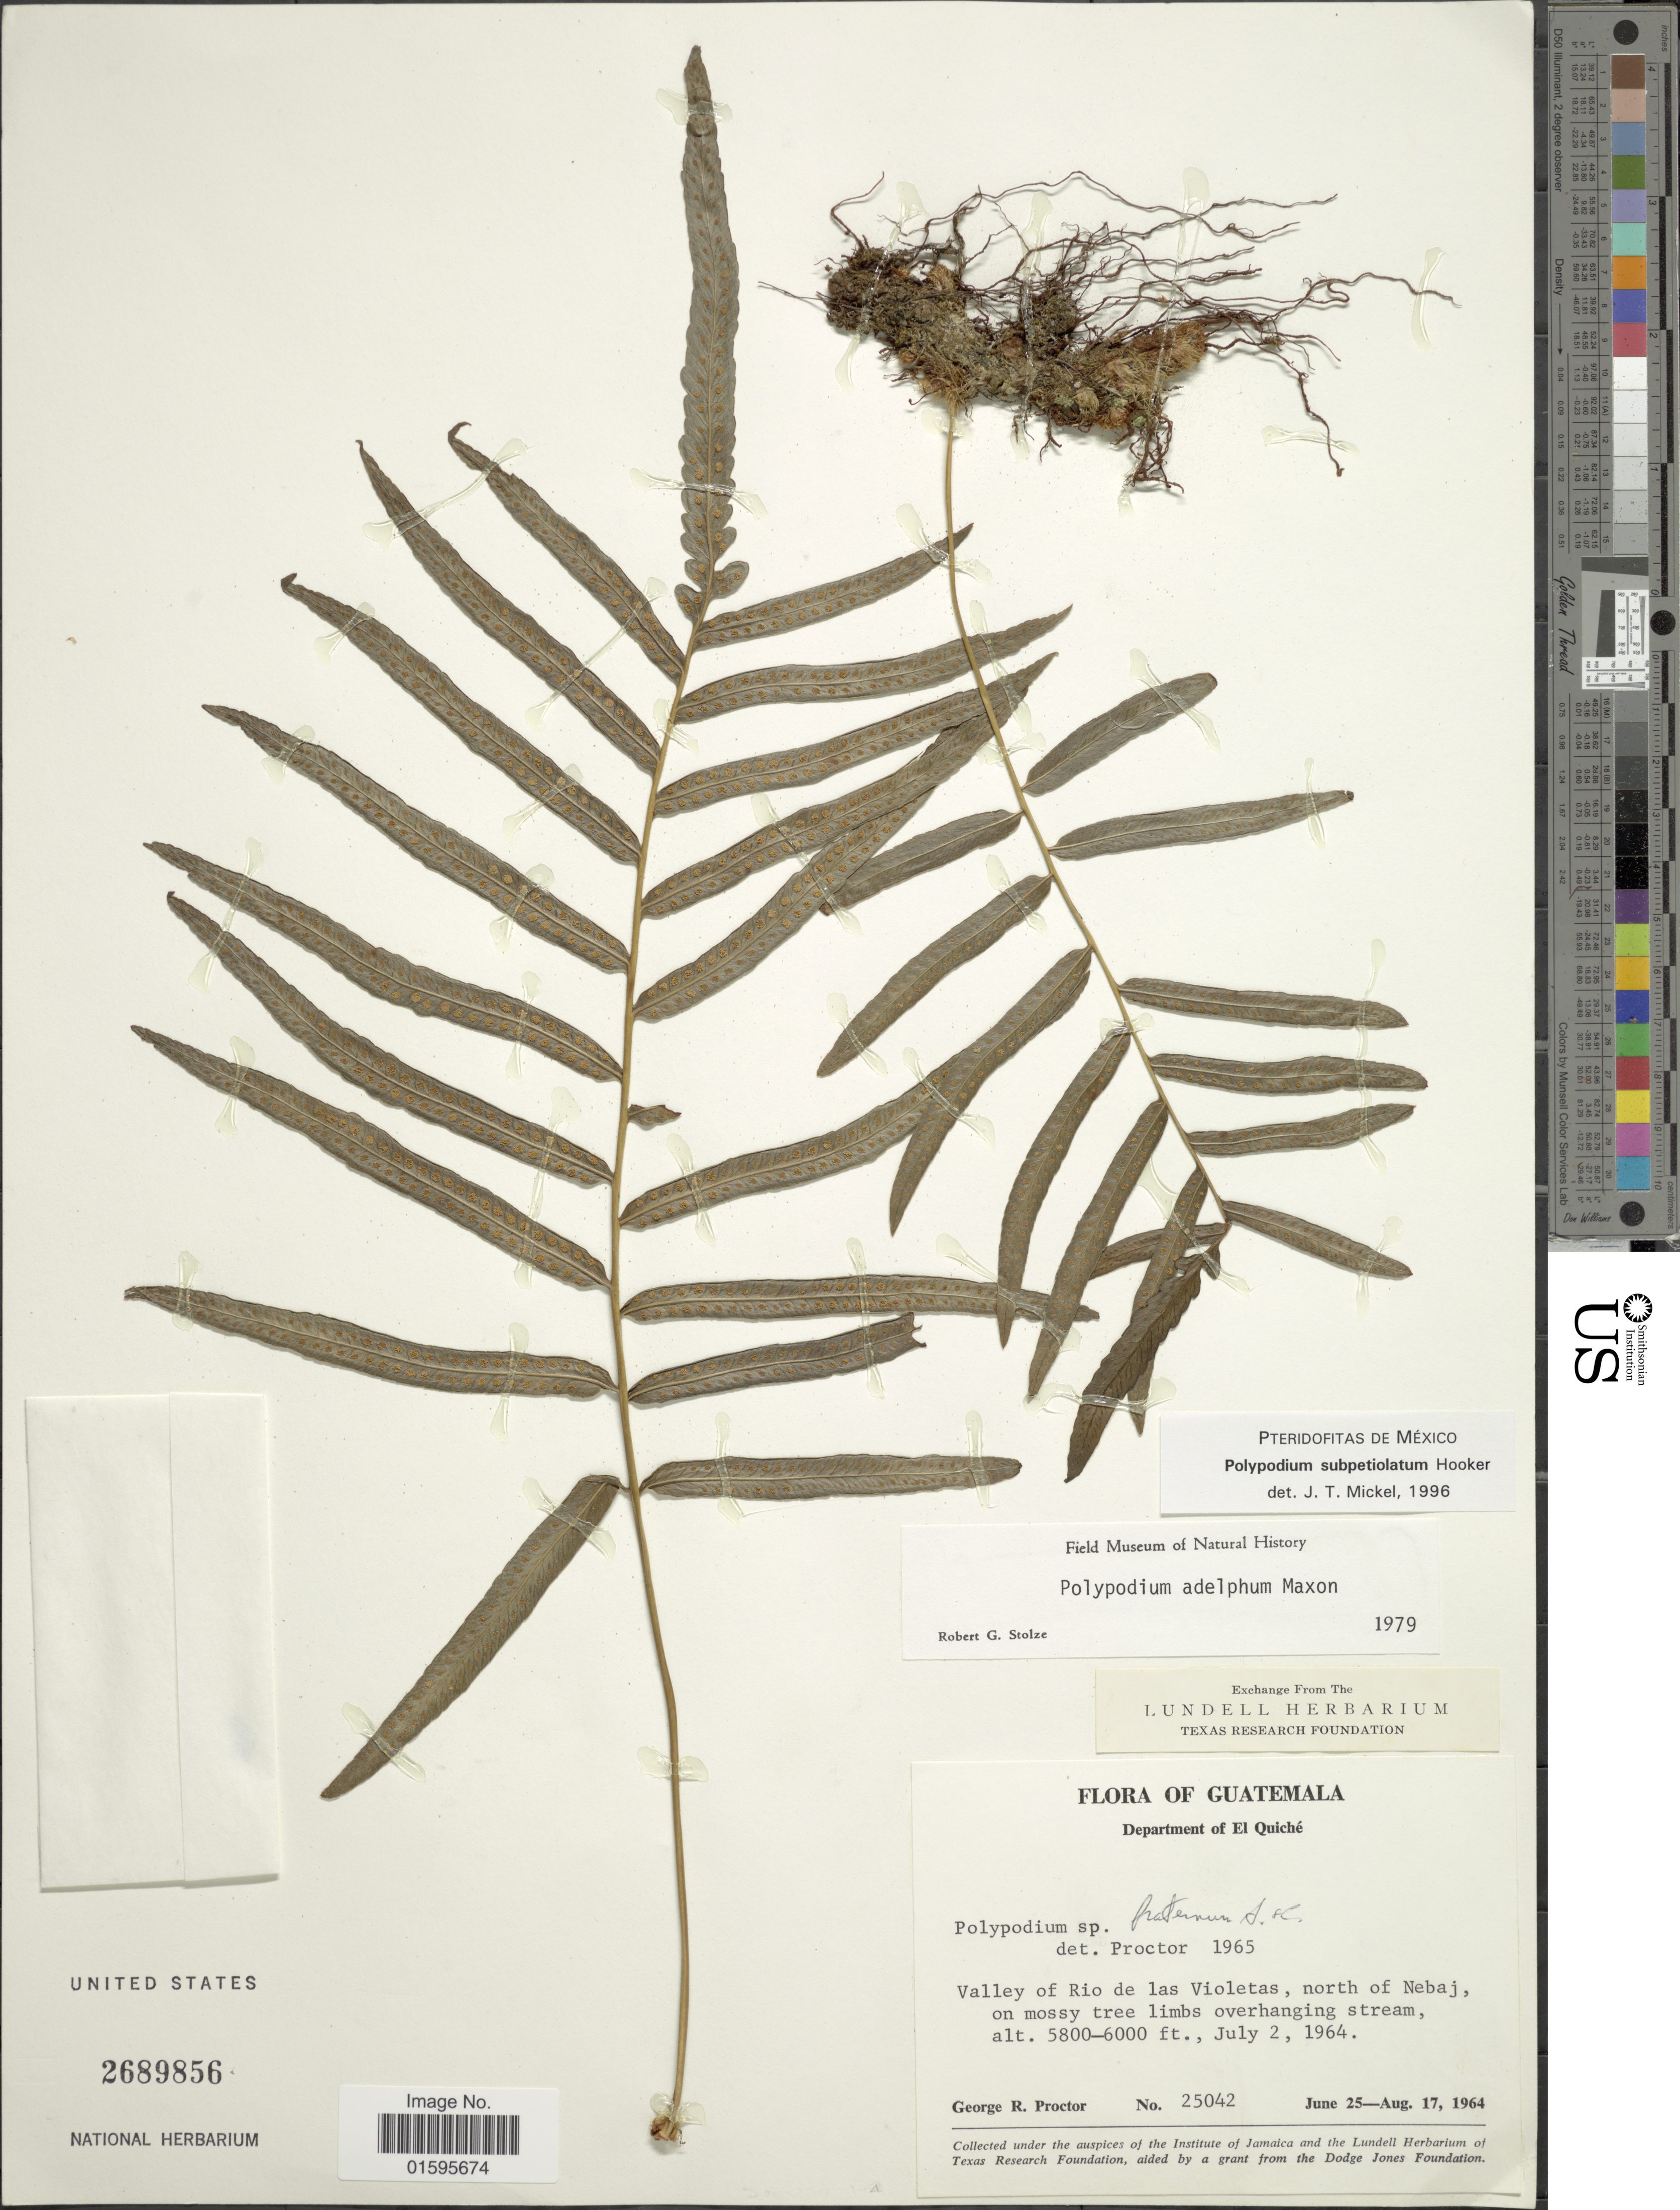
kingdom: Plantae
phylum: Tracheophyta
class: Polypodiopsida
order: Polypodiales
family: Polypodiaceae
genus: Polypodium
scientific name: Polypodium subpetiolatum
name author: Hook.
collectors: G. R. Proctor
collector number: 25042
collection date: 1964-07-02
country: Guatemala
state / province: El Quiché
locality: Department of Quiche, Valley of Rio de las Violetas, north of Nebaj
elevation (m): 1768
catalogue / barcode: US 2689856